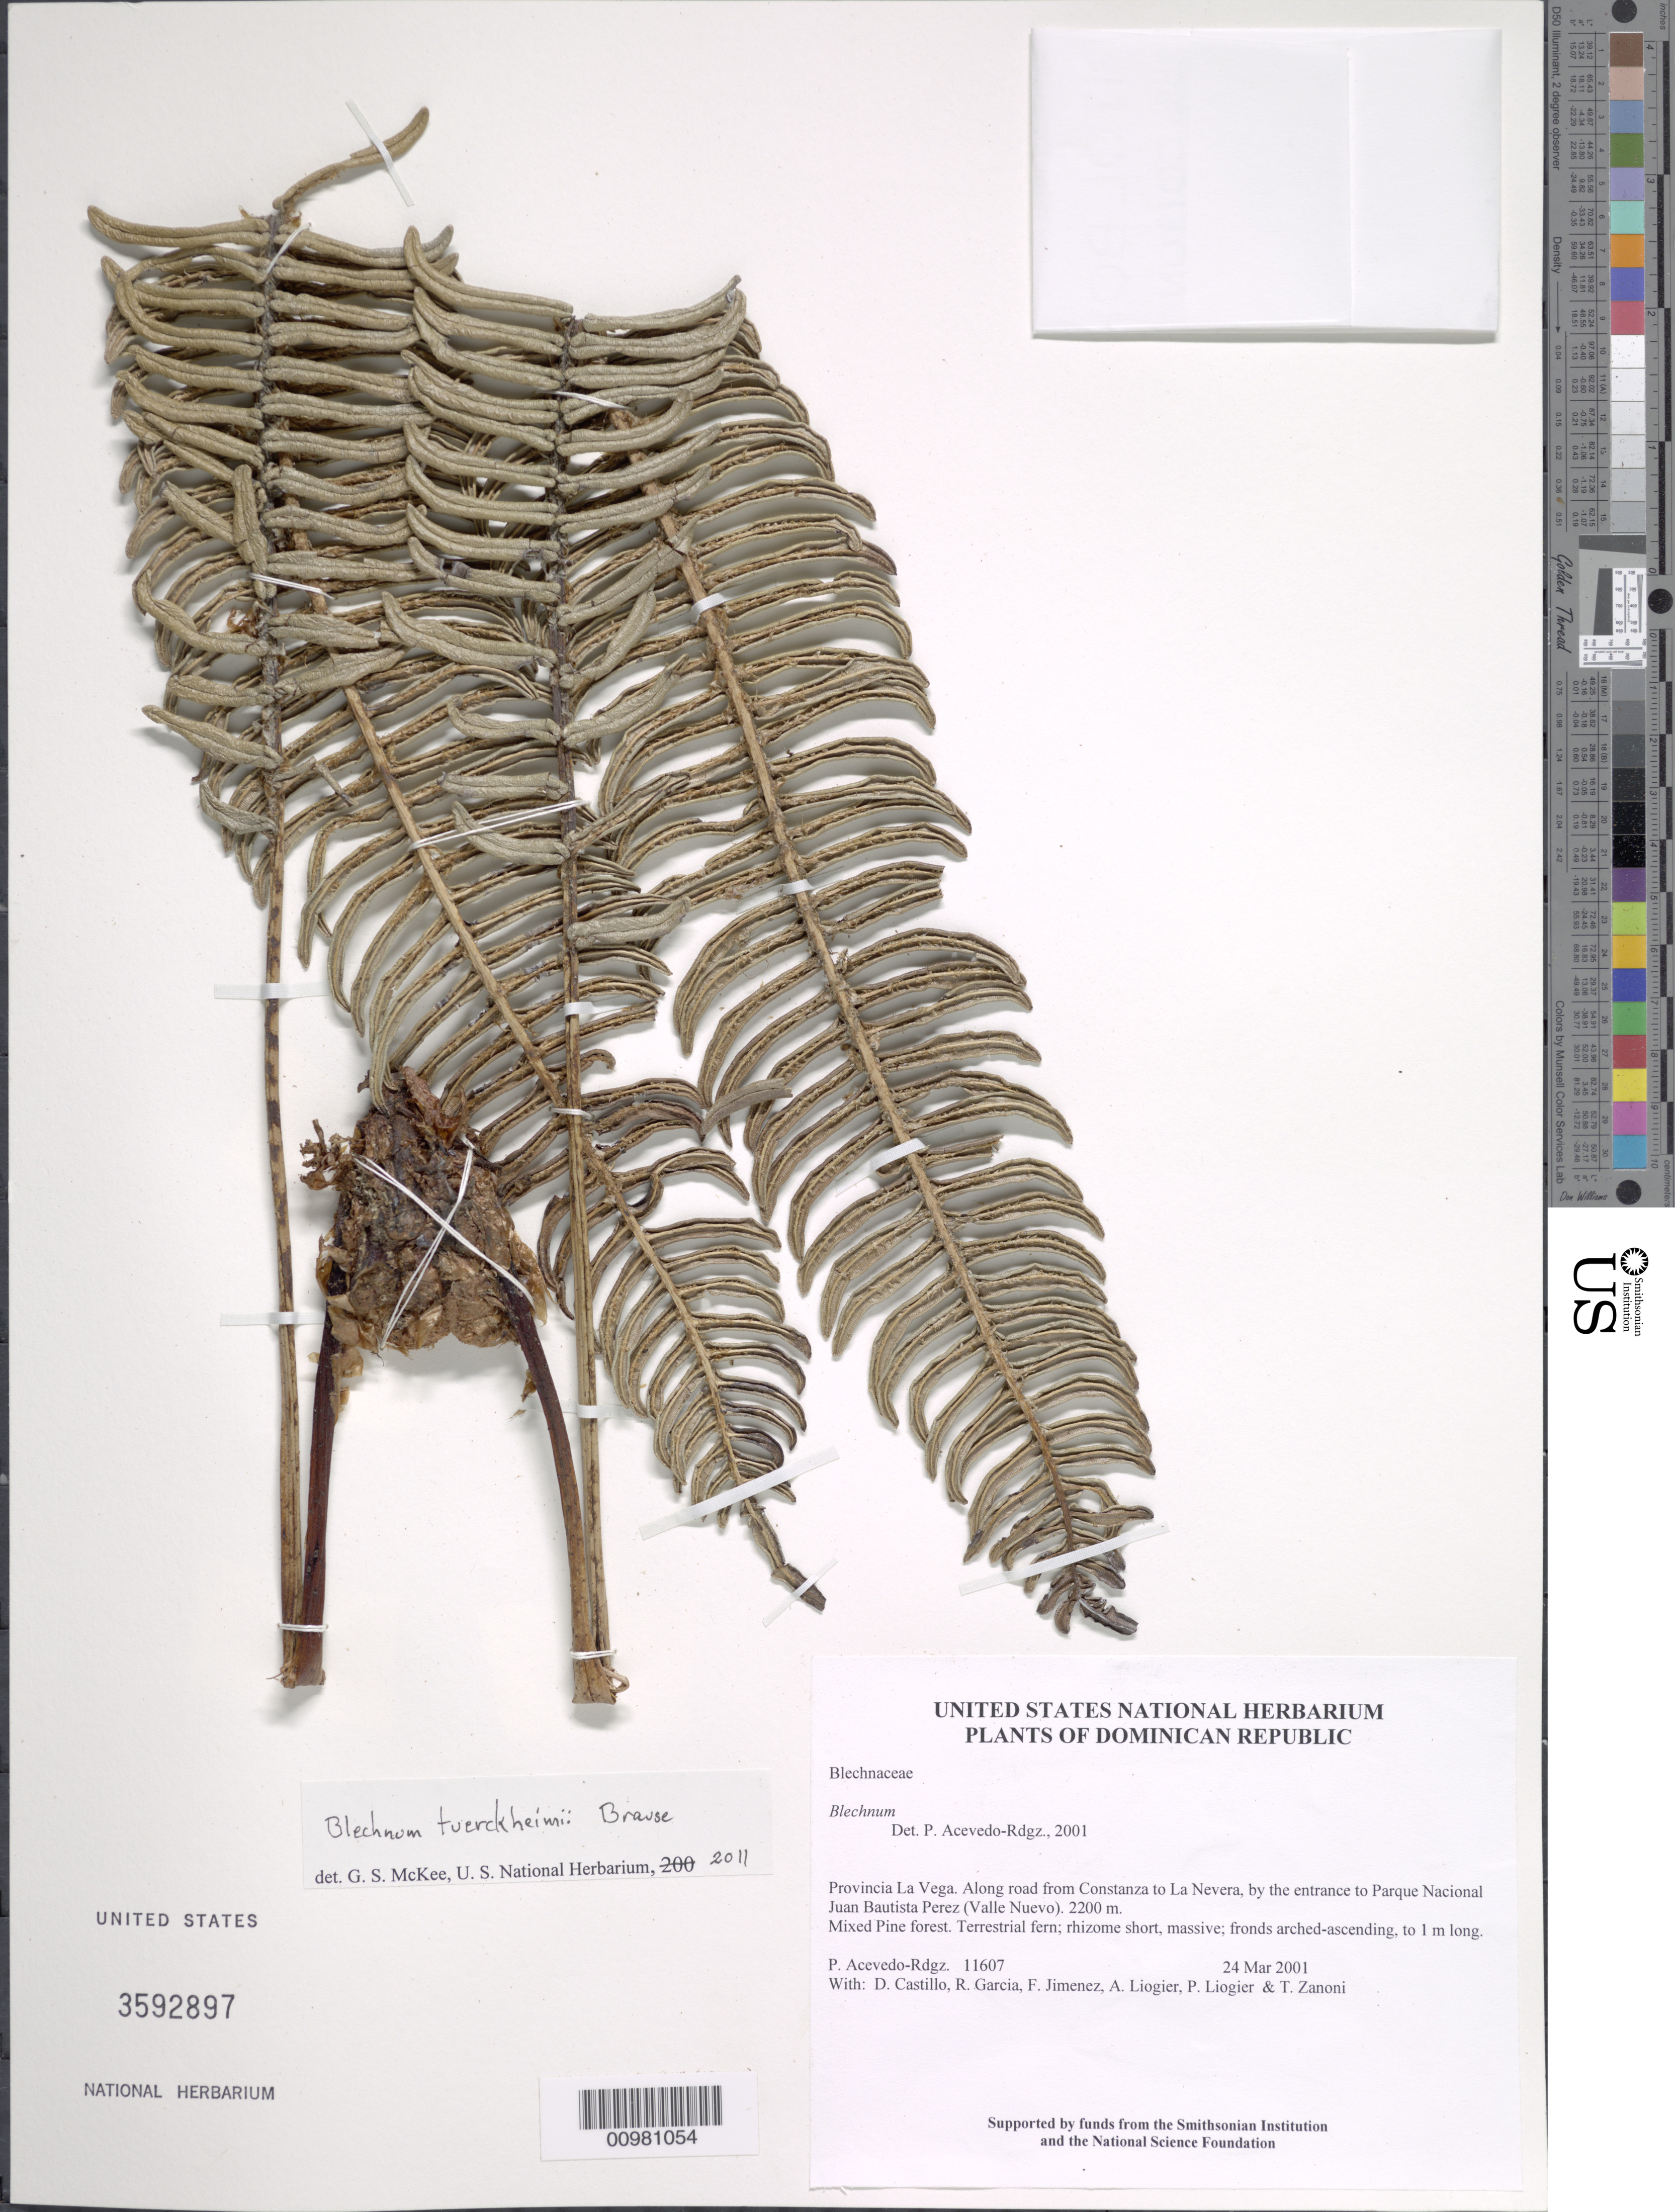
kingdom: Plantae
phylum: Tracheophyta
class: Polypodiopsida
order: Polypodiales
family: Blechnaceae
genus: Blechnum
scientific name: Blechnum tuerckheimii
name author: Brause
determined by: McKee, G. S., (US), NMNH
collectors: P. Acevedo-Rodr., D. Castillo, R. G. García, F. Jimenez, A. H. Liogier, M. P. Liogier & T. A. Zanoni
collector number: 11607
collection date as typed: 24 Mar 2001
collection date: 2001-03-24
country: Dominican Republic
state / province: La Vega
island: Hispaniola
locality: Along road from Constanza to La Nevera, by the entrance to Parque Nacional Juan Bautista Perez (Valle Nuevo).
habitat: Mixed Pine forest.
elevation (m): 2200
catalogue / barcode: US 3592897